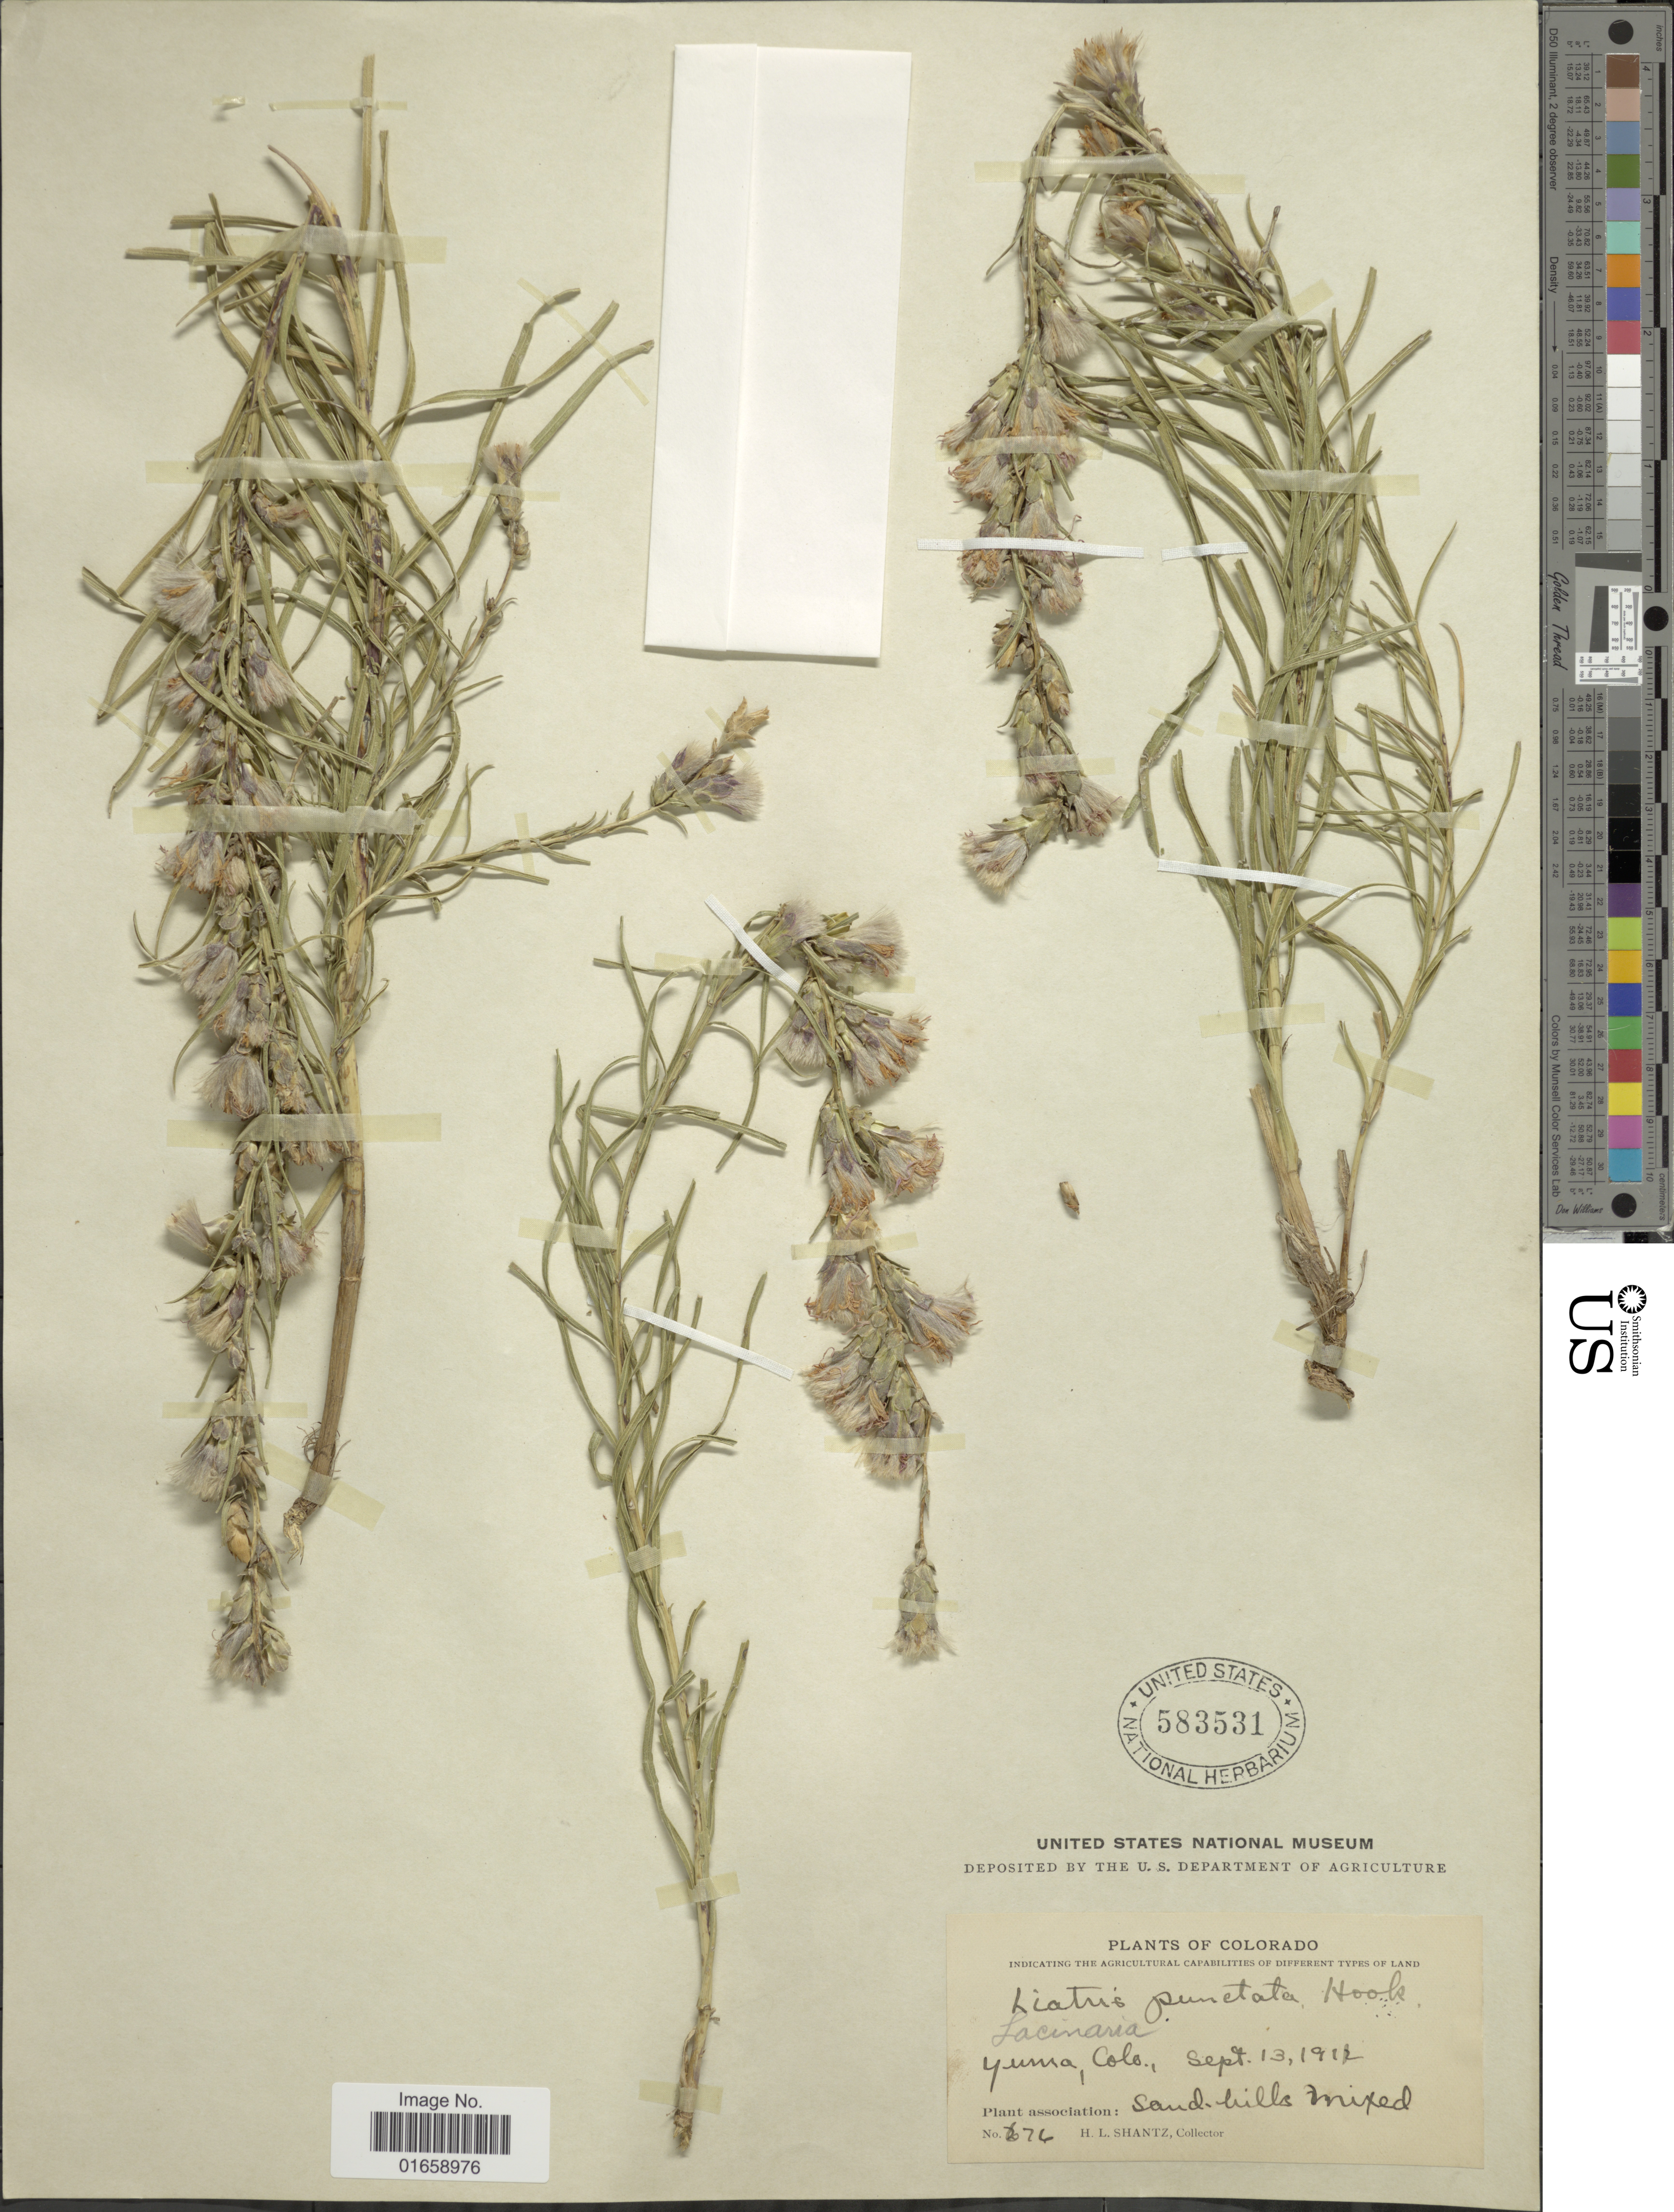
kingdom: Plantae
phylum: Tracheophyta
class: Magnoliopsida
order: Asterales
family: Asteraceae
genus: Liatris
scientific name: Liatris punctata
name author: Hook.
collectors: H. Shantz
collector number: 676*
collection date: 1912-09-13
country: United States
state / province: Colorado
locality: Yuma, Colo., Plant association: Sand-hills mixed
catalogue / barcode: US 583531